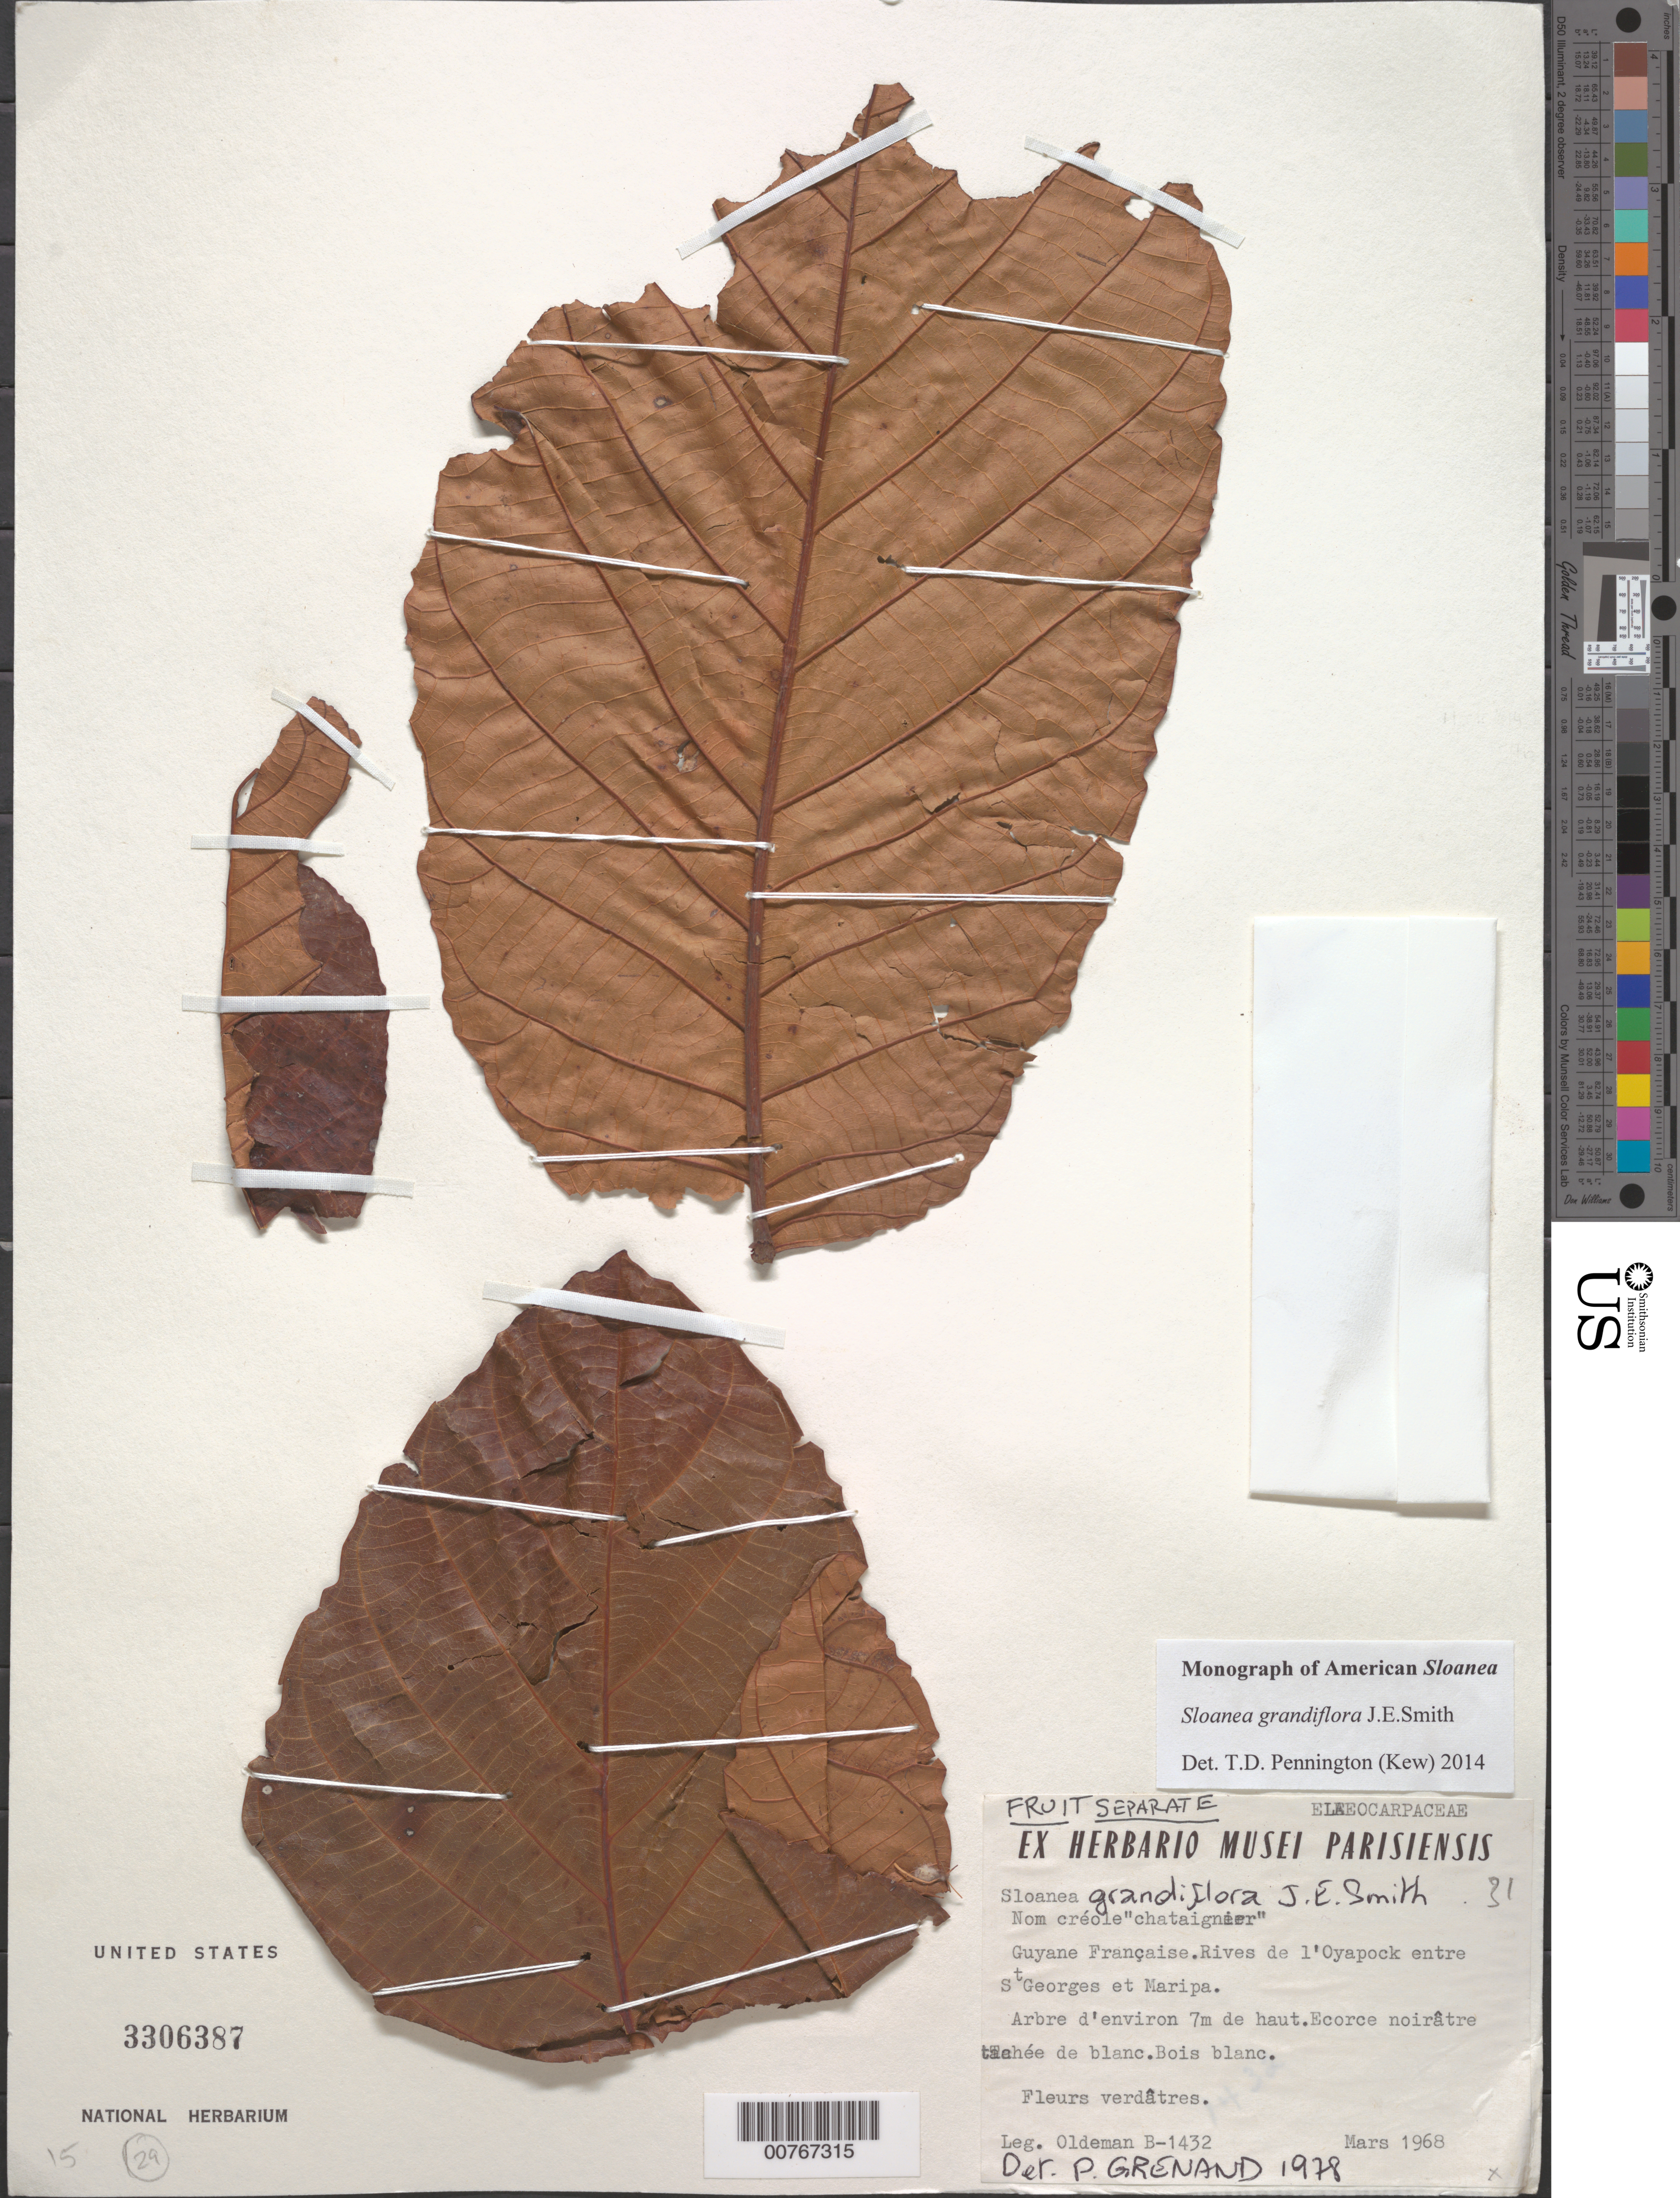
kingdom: Plantae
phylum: Tracheophyta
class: Magnoliopsida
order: Oxalidales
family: Elaeocarpaceae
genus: Sloanea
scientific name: Sloanea grandiflora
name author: Sm.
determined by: Pennington, T. D., (K)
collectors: R. Oldeman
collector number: B 1432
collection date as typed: Mar-68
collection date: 1968-03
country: French Guiana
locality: Rivière Oyapock, betw. St. Georges & Saut Maripa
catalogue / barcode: US 3306387